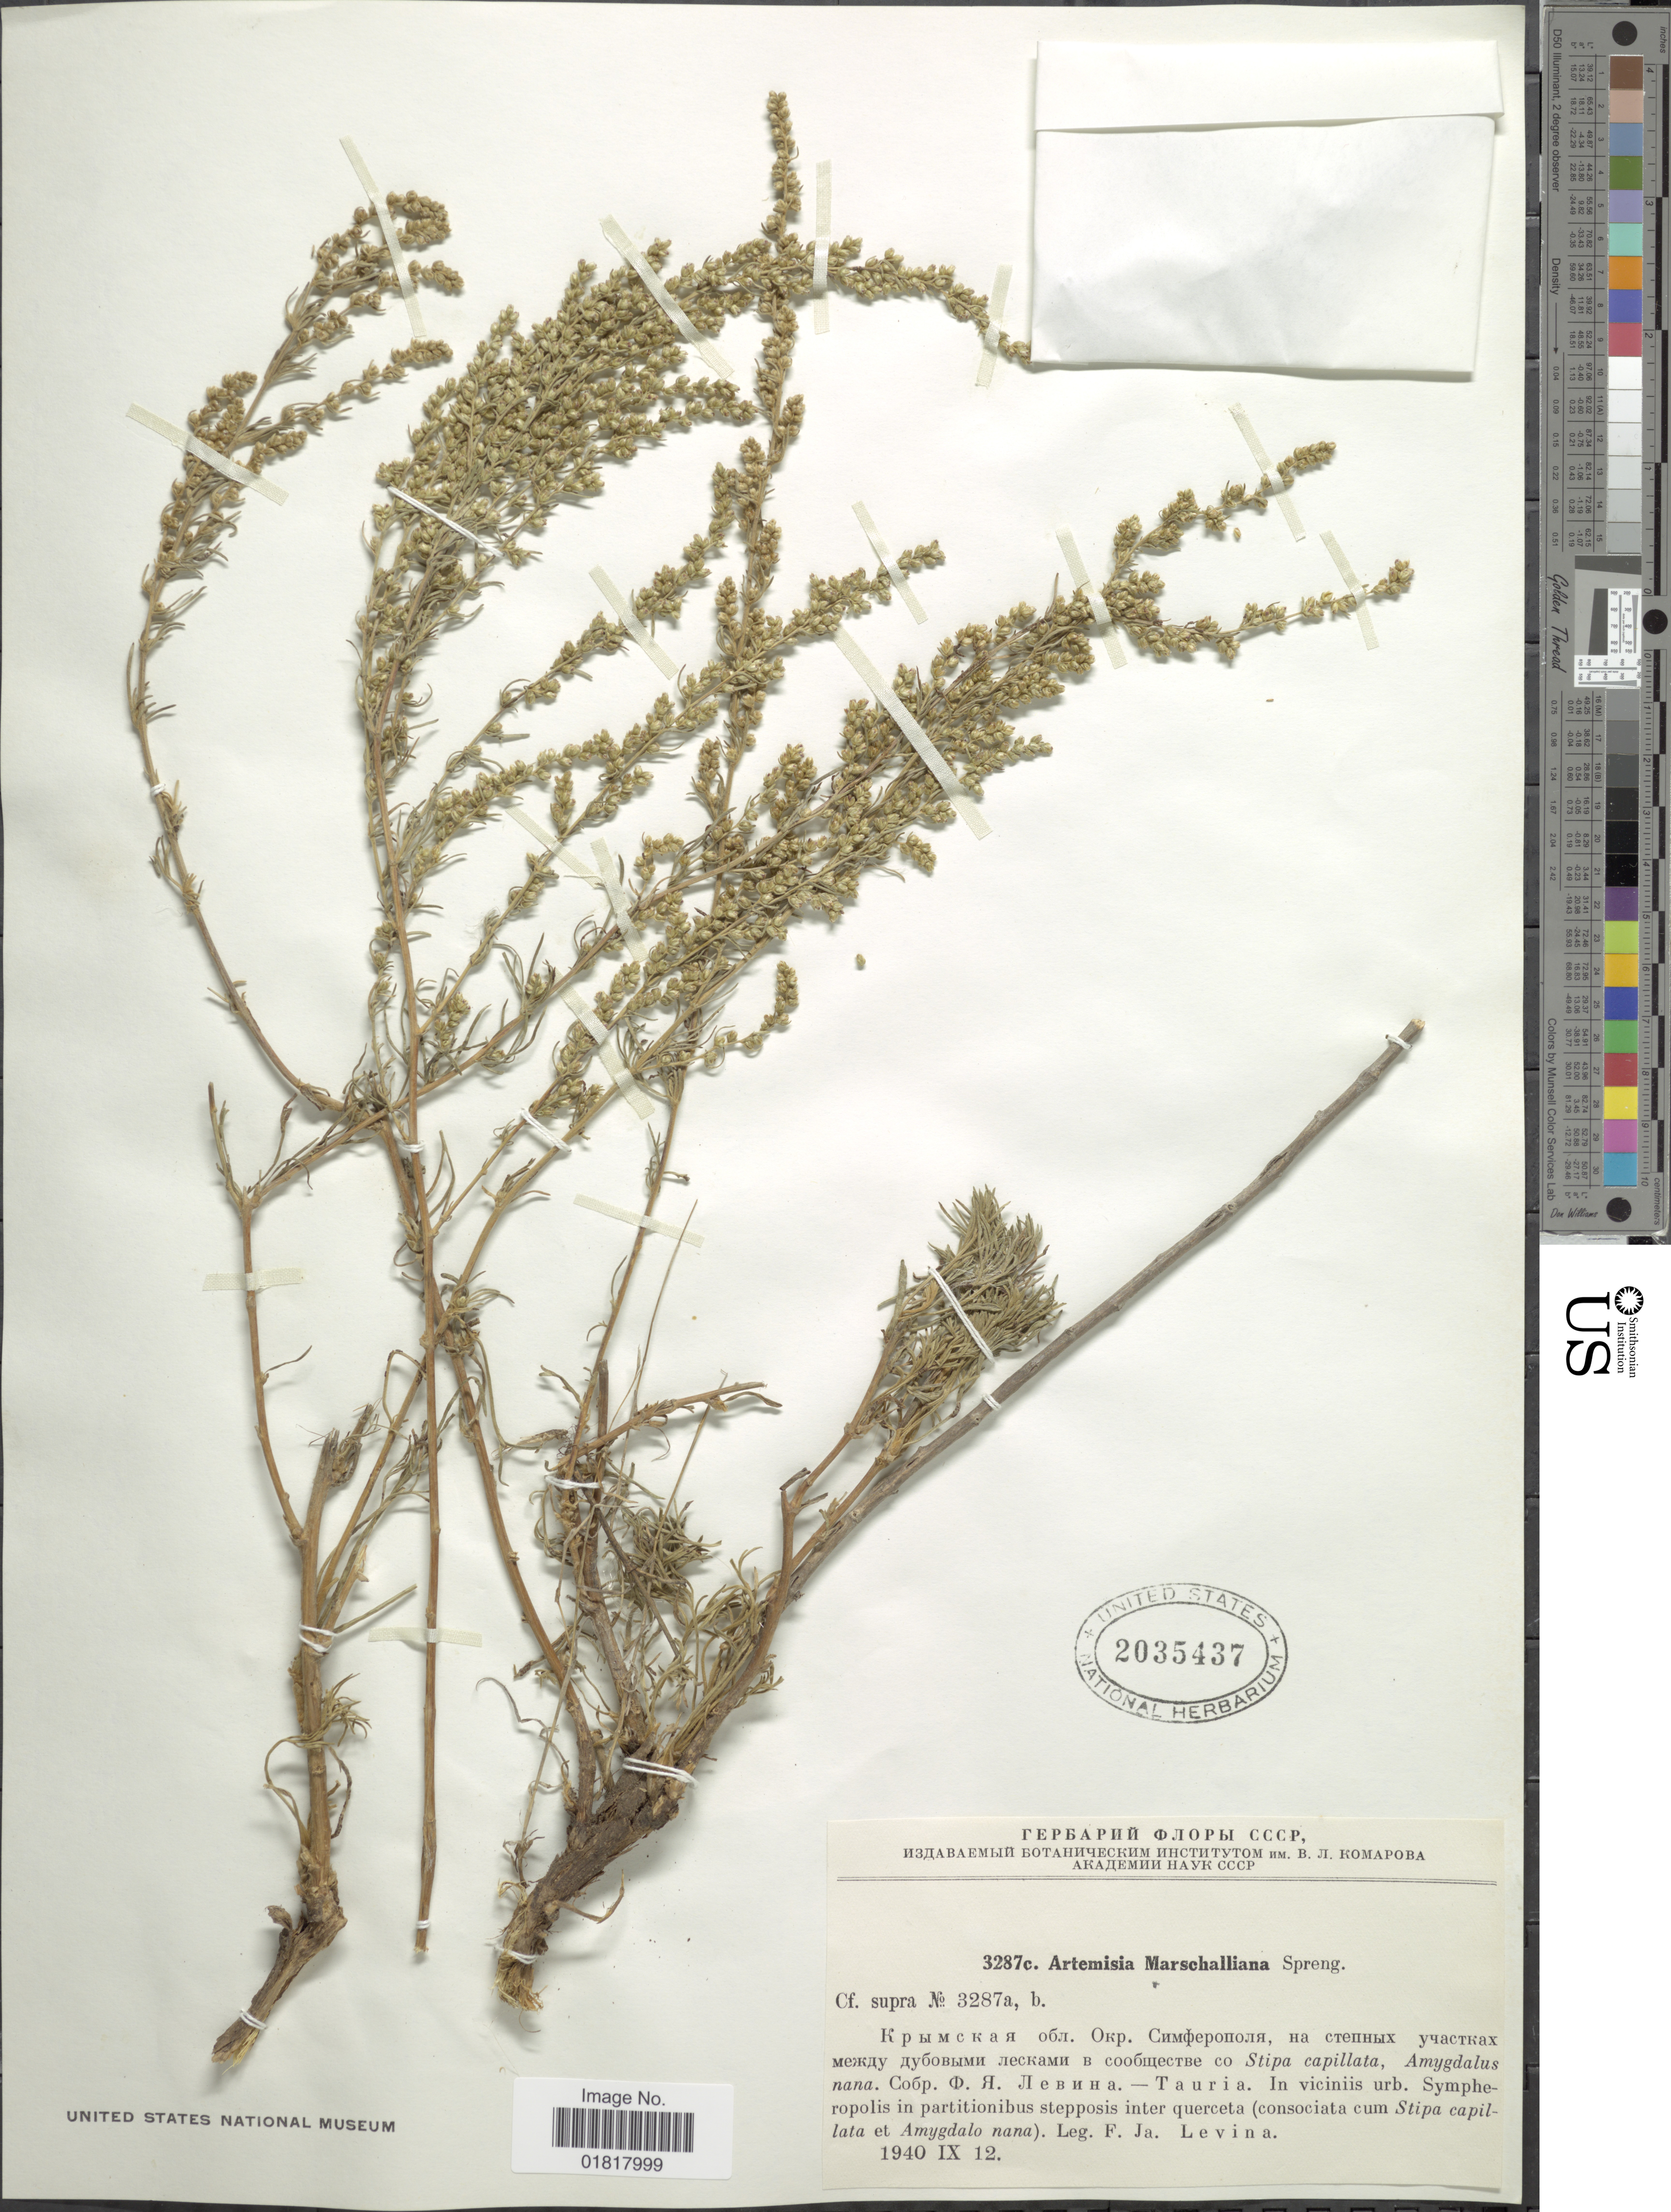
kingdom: Plantae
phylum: Tracheophyta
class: Magnoliopsida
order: Asterales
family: Asteraceae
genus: Artemisia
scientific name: Artemisia marschalliana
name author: Spreng.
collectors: F. Levina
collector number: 3287c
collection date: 1940-09-12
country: Ukraine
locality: Tauria, in viciniis urb. Sympheropolis in partitionibus stepposis inter querceta (consociata cum Stipa capillata et Amygdalo nana)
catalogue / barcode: US 2035437